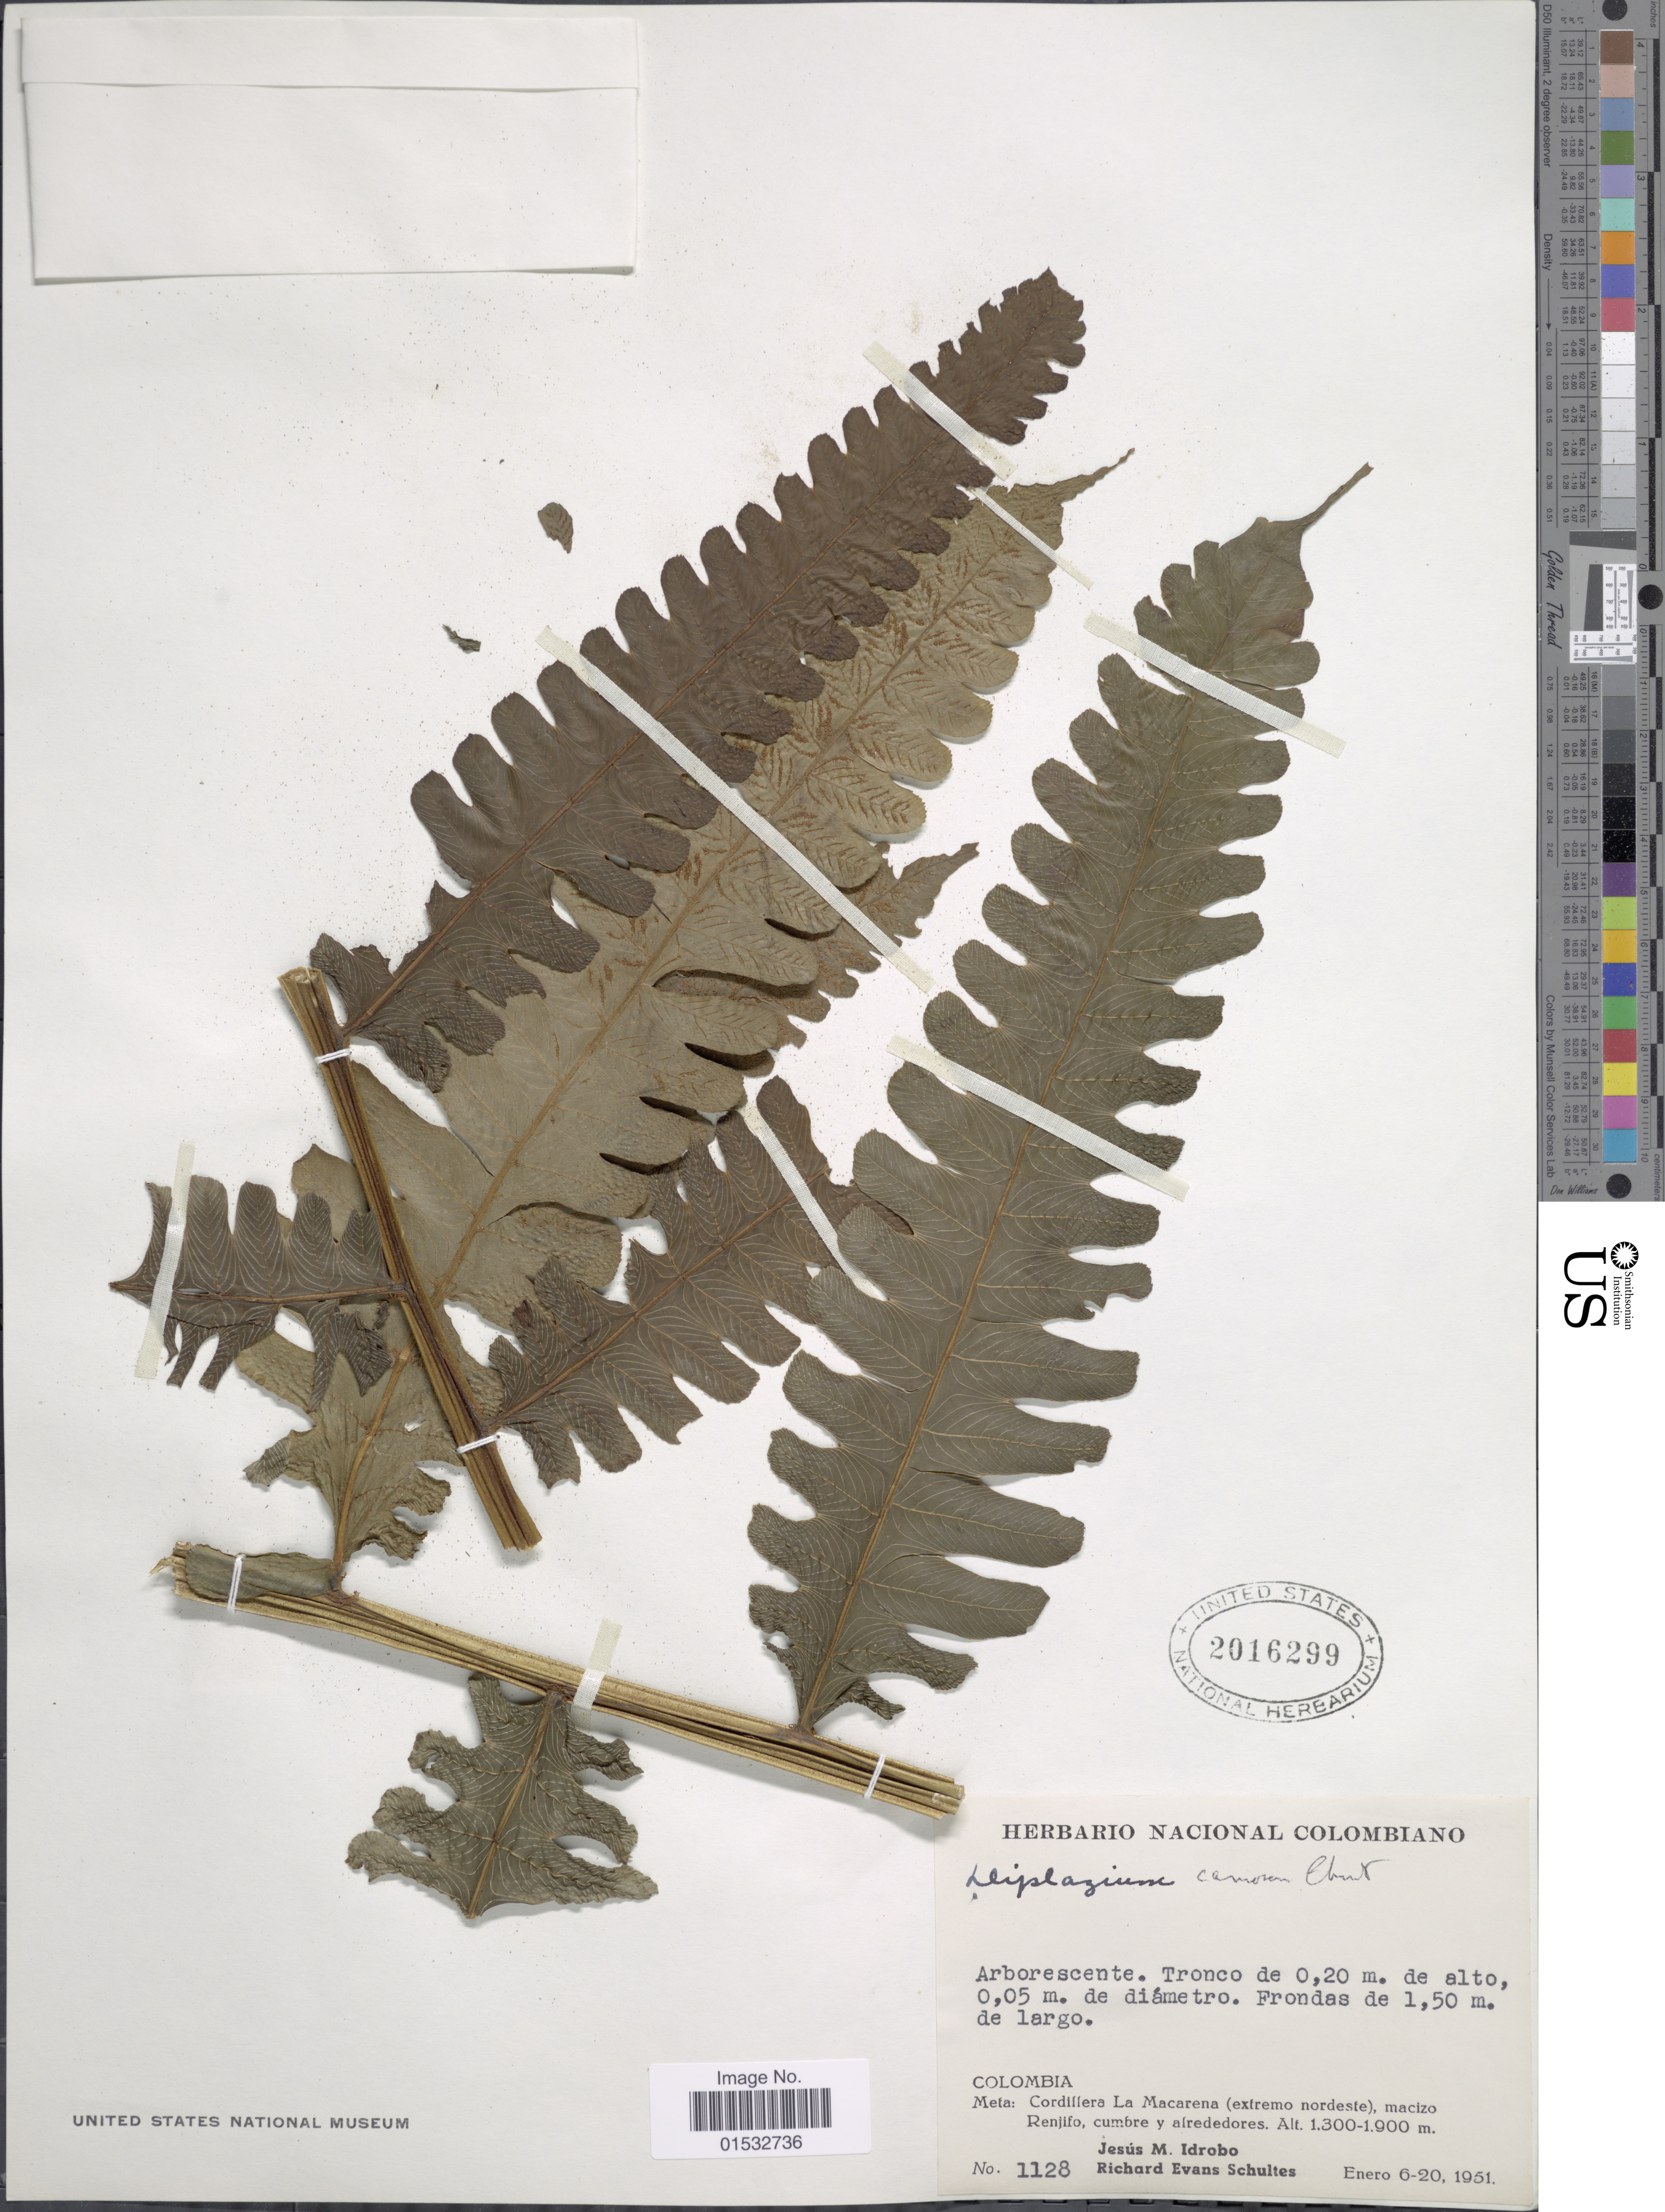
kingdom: Plantae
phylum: Tracheophyta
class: Polypodiopsida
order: Polypodiales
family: Athyriaceae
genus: Diplazium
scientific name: Diplazium carnosum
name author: Christ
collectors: J. M. Idrobo & R. E. Schultes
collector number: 1128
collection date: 1951-01-06/1951-01-20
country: Colombia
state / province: Meta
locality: Cordillera La Macarena (extremo nordeste), macizo Renjifo, cumbre y alrededores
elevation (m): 1300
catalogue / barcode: US 2016299